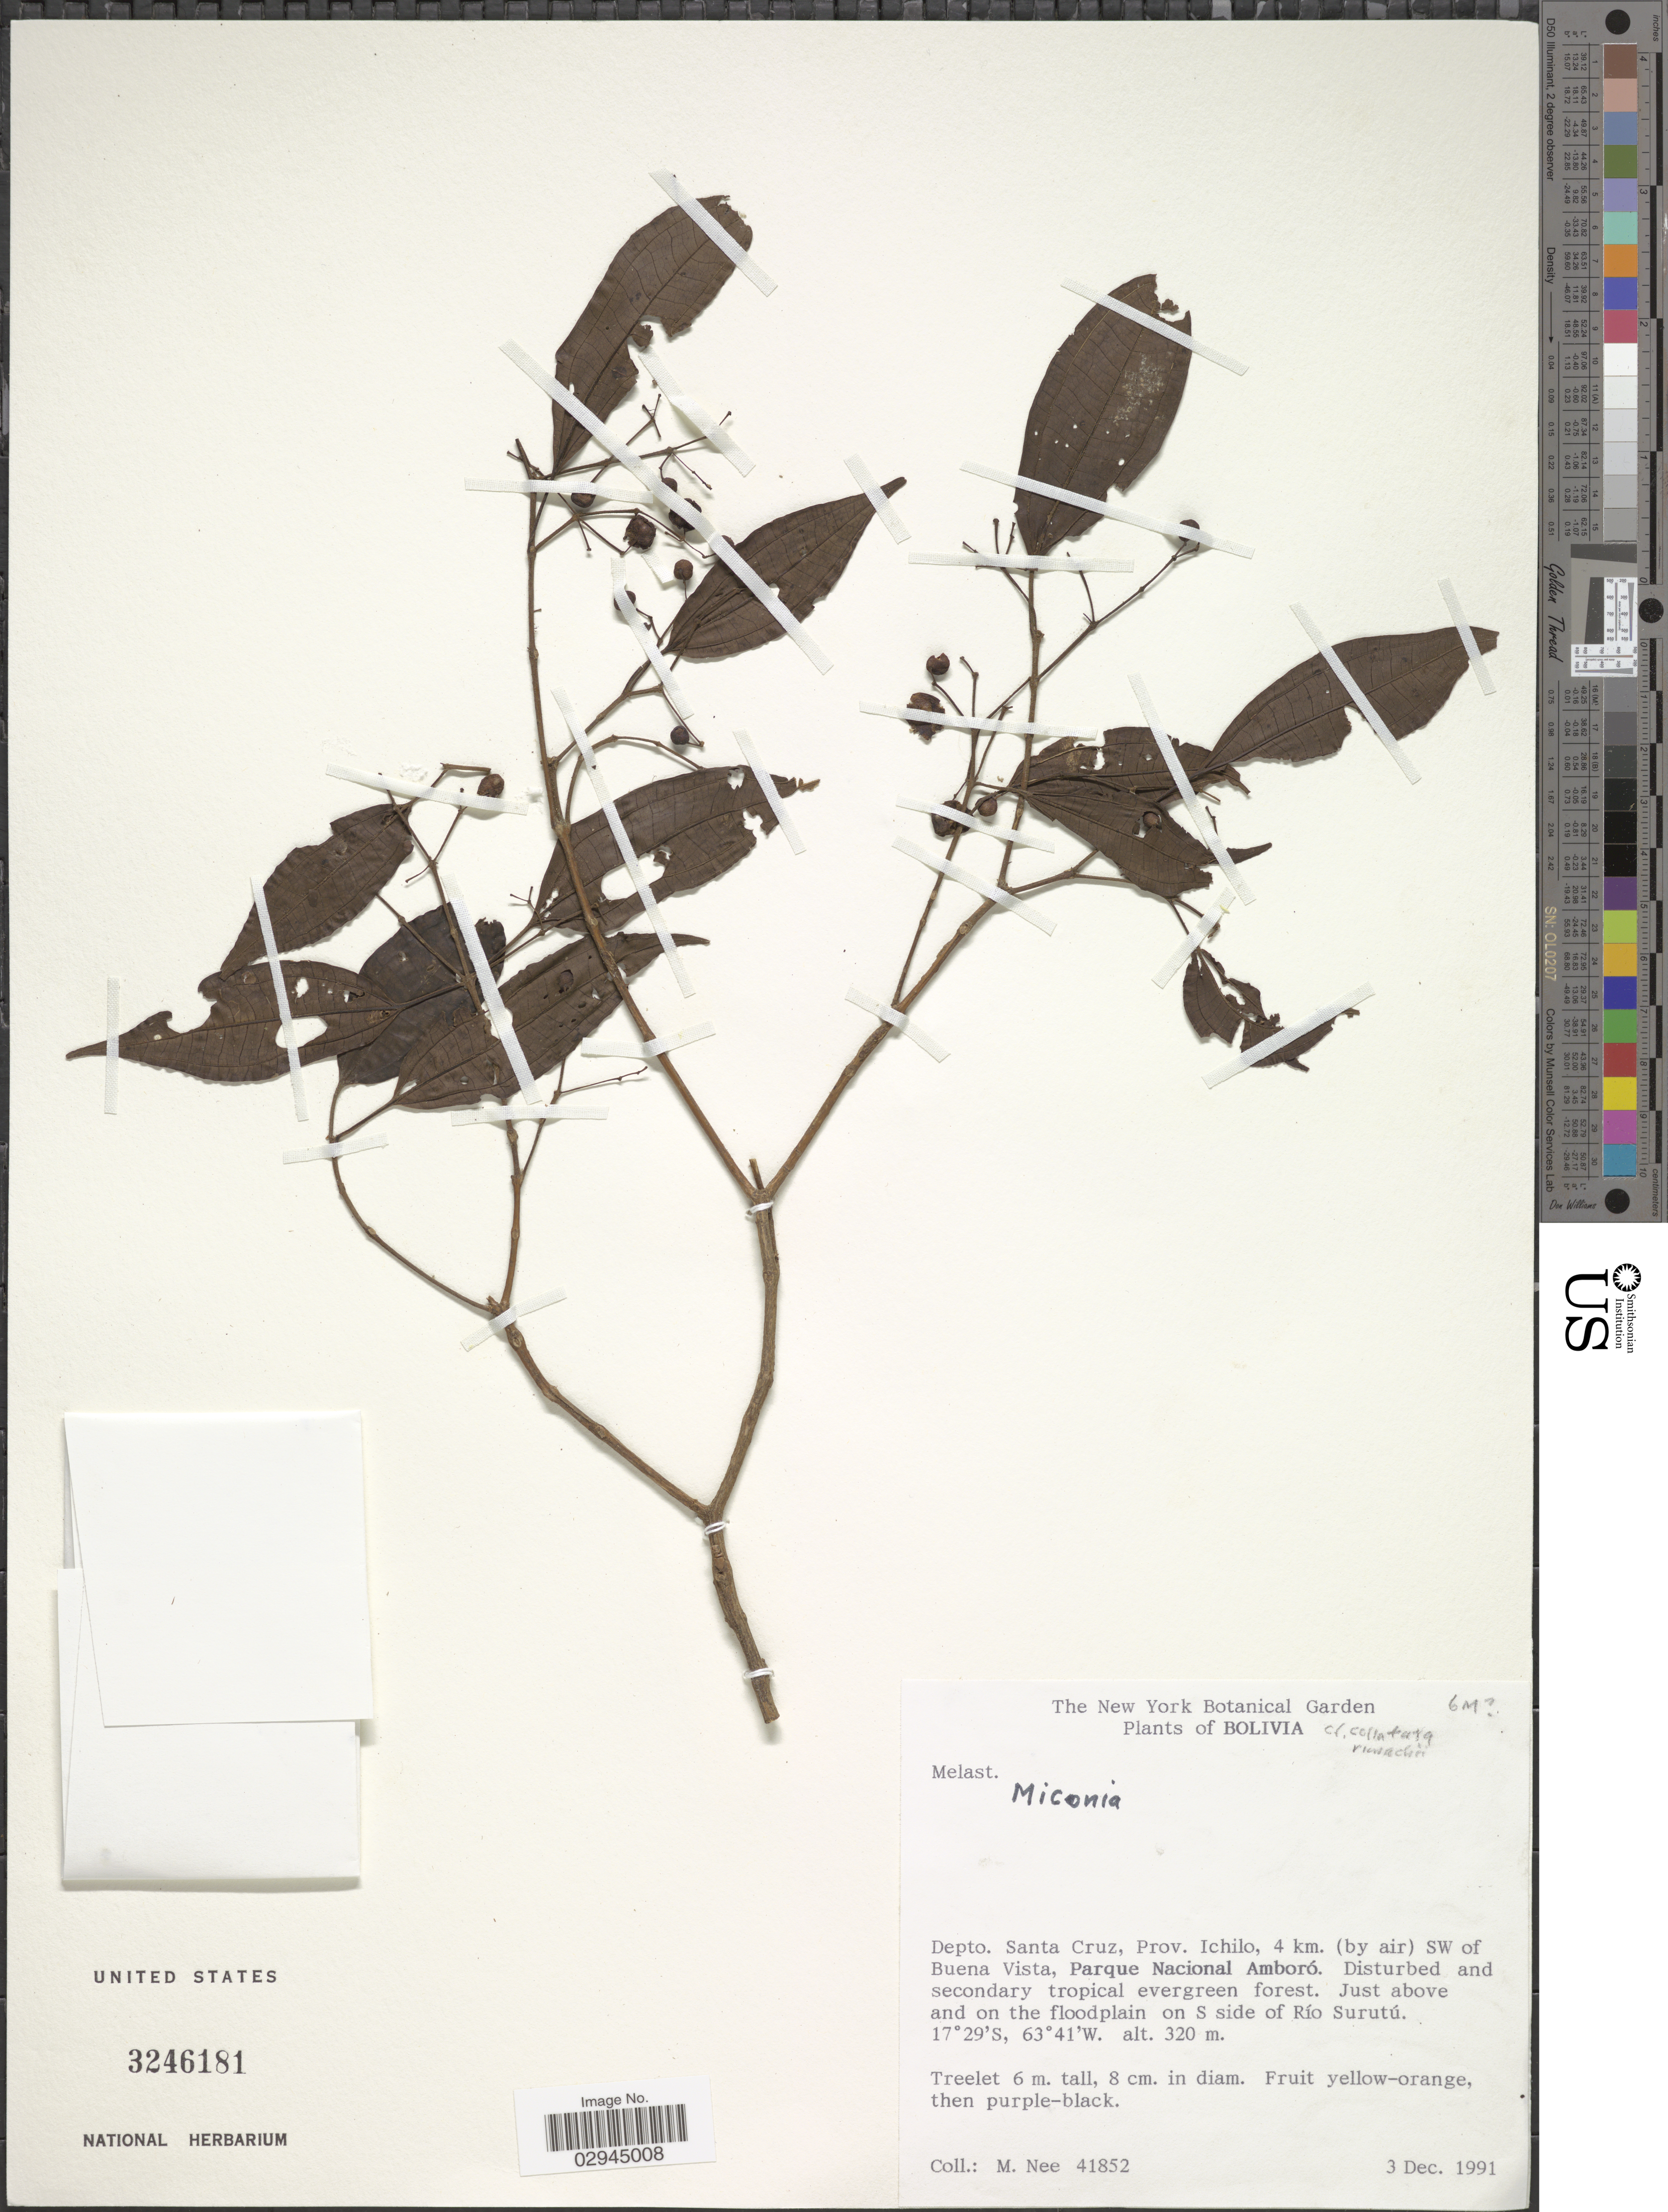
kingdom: Plantae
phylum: Tracheophyta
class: Magnoliopsida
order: Myrtales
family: Melastomataceae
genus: Miconia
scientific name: Miconia sp.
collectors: M. Nee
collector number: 41852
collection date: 1991-12-03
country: Bolivia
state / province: Santa Cruz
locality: Depto. Santa Cruz, Prov. Ichilo, 4 km. (by air) SW of Buena Vista, Parque Nacional Amboró. Just above and on the floodplain on S side of Río Surutú.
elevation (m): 320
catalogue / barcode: US 3246181